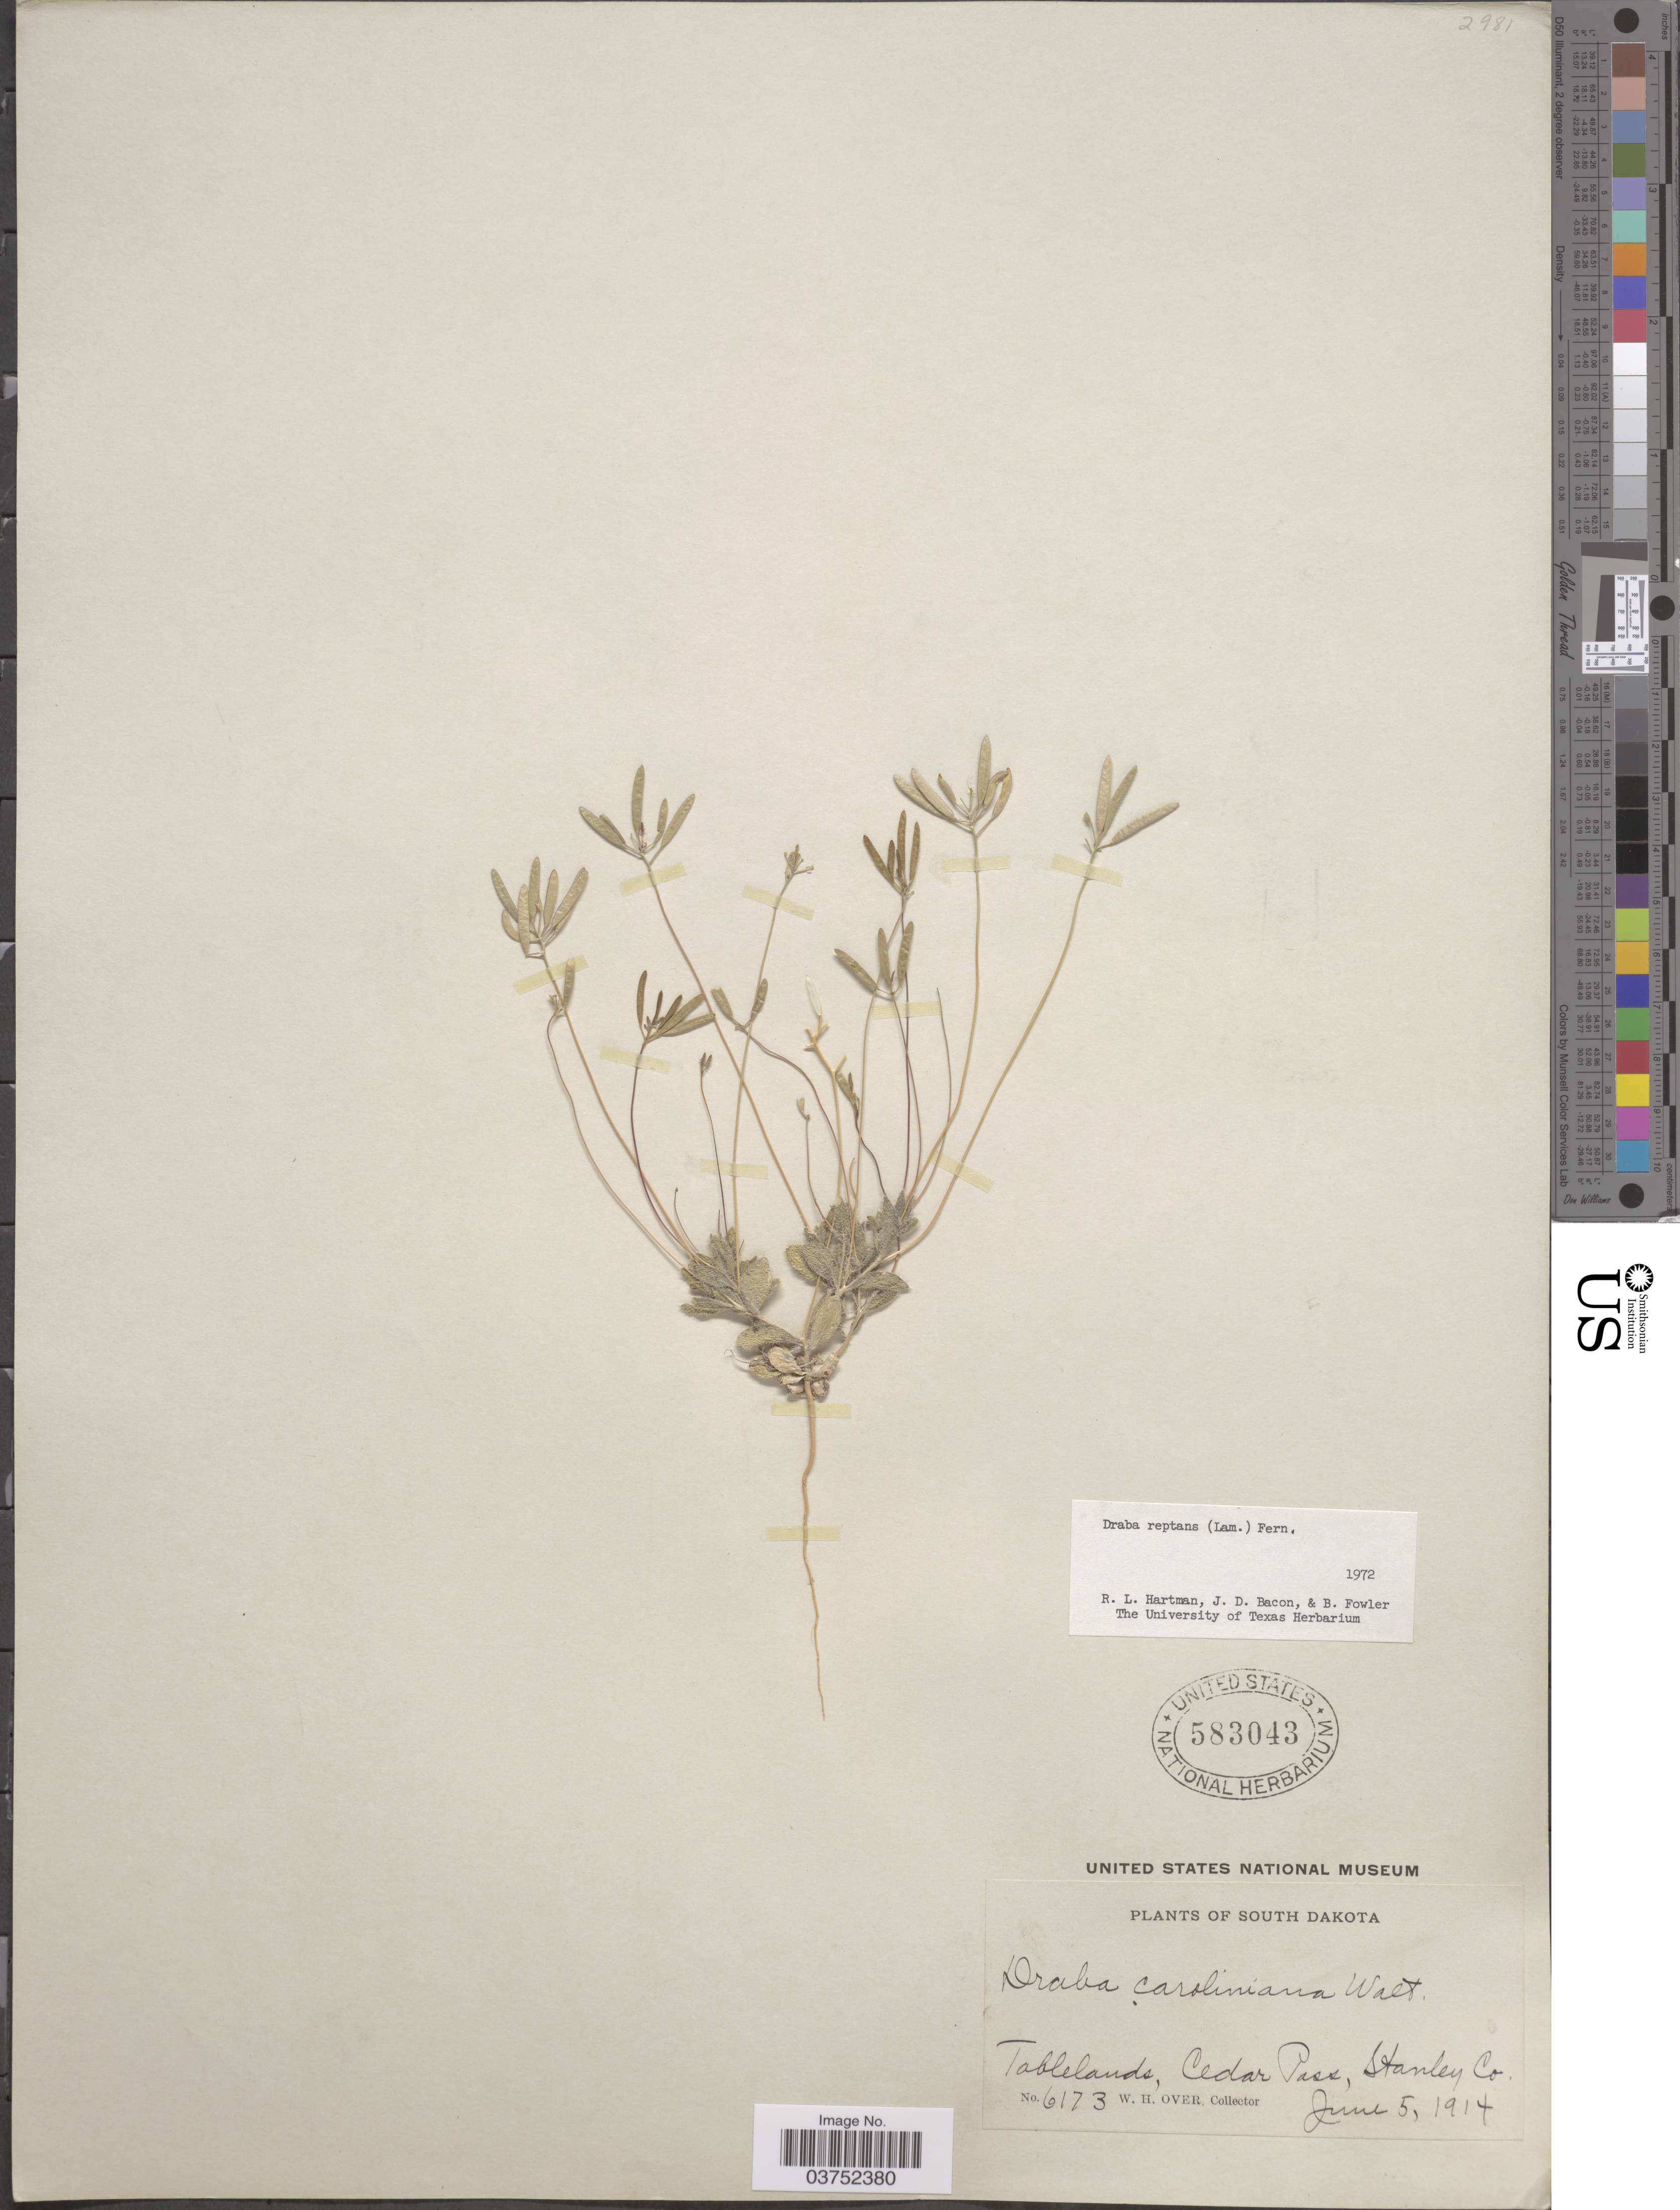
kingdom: Plantae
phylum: Tracheophyta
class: Magnoliopsida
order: Brassicales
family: Brassicaceae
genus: Draba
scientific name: Draba reptans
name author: (Lam.) Fernald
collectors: W. Over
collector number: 6173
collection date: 1914-06-05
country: United States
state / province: South Dakota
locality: Tablelands, Cedar Pass, Hanley Co.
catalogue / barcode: US 583043